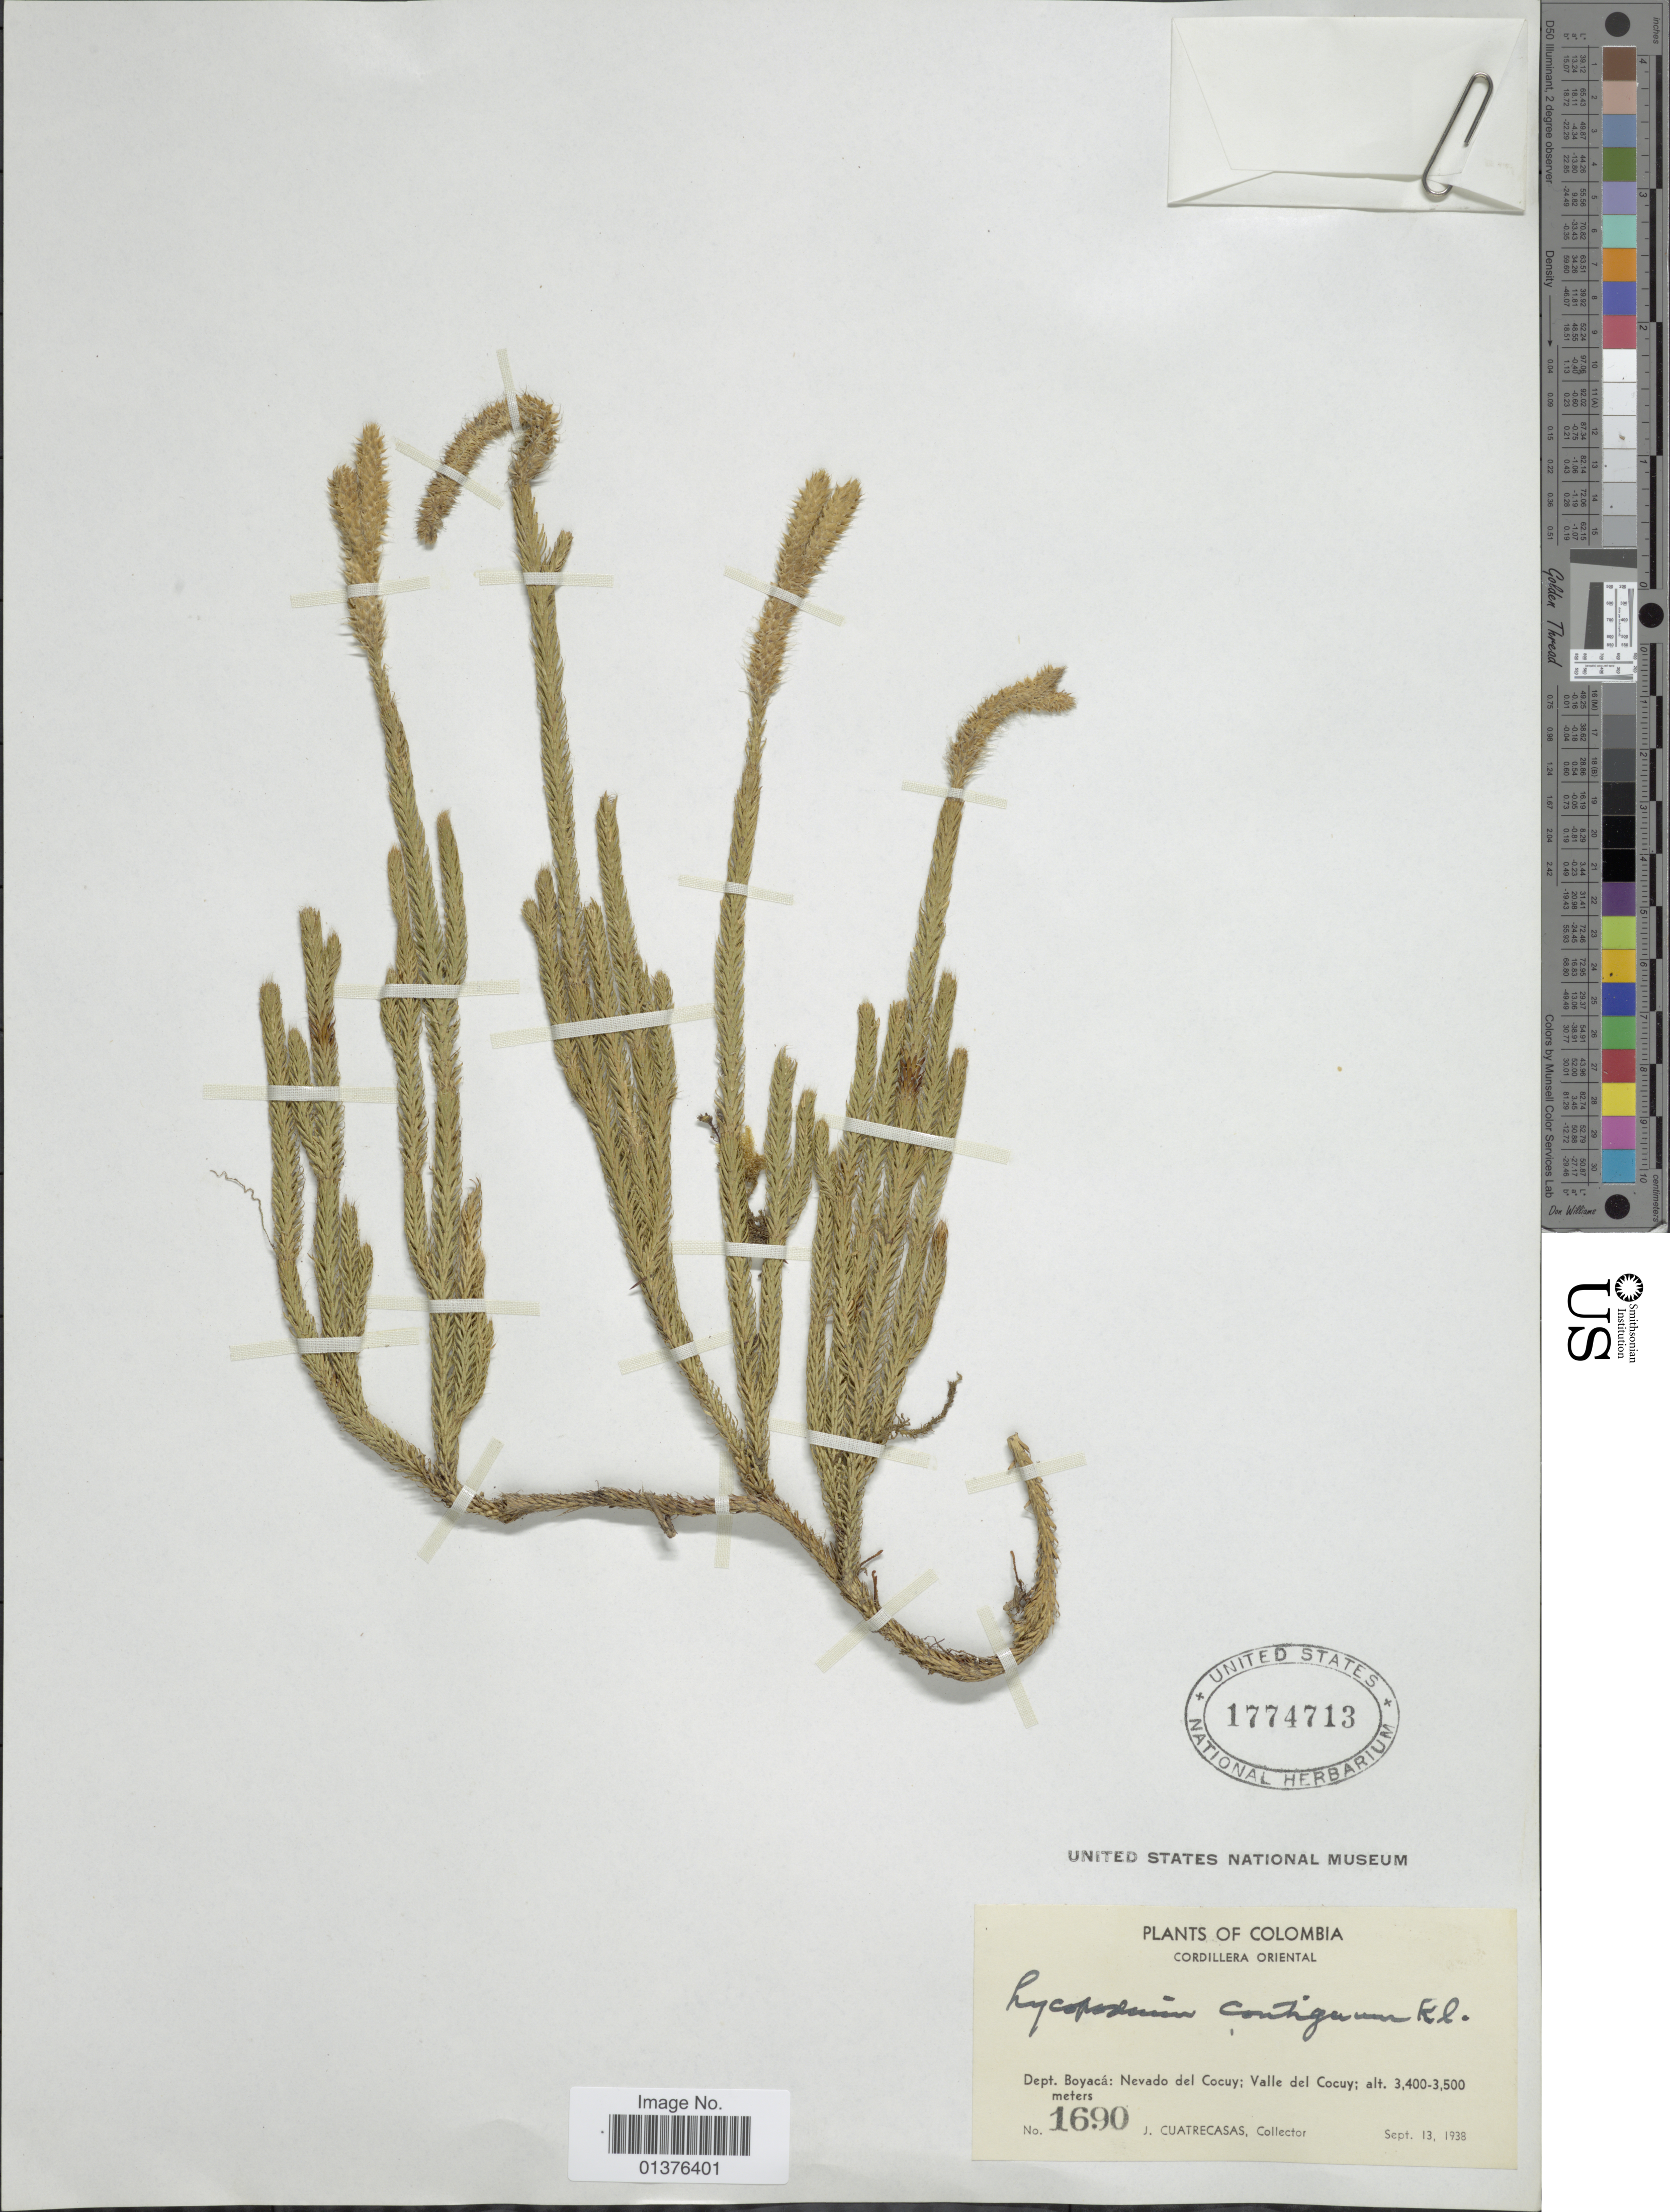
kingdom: Plantae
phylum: Tracheophyta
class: Lycopodiopsida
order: Lycopodiales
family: Lycopodiaceae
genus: Lycopodium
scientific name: Lycopodium clavatum subsp. contiguum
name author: (Klotzsch) B. Øllg.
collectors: J. Cuatrecasas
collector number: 1690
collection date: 1938-09-13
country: Colombia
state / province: Boyacá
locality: Nevado del Cocuy; valle del Cocuy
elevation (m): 3400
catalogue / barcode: US 1774713